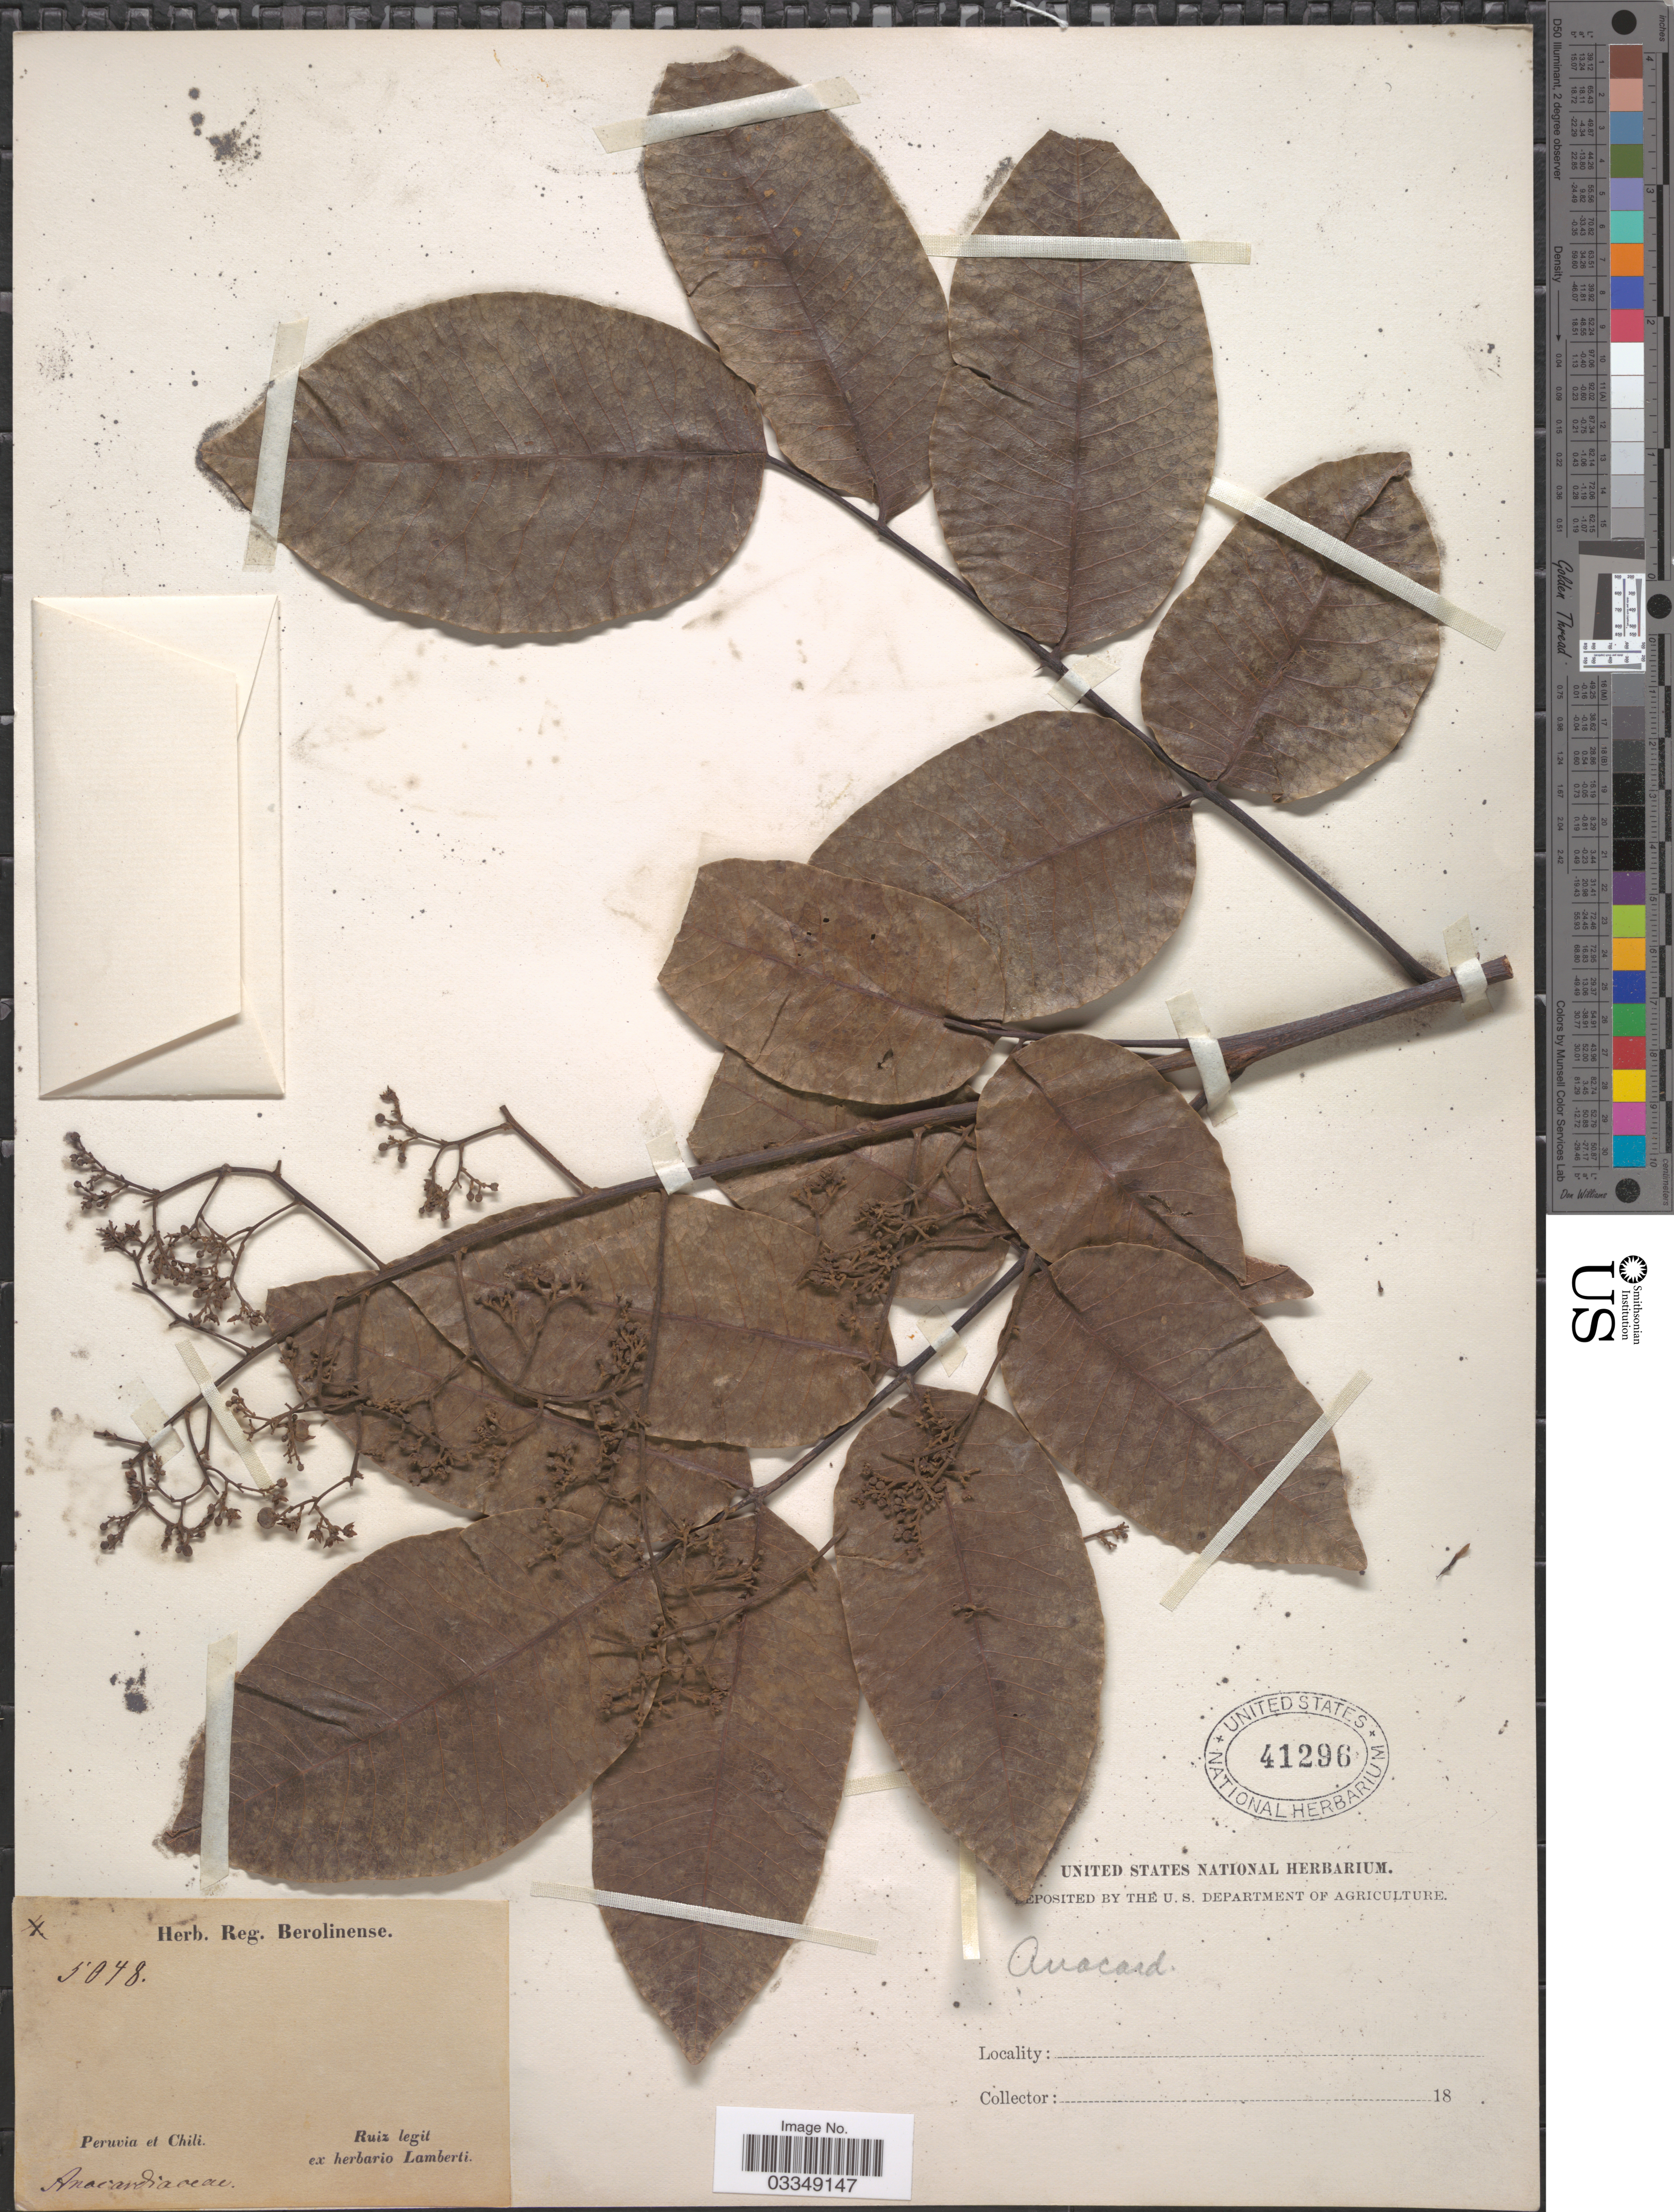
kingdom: Plantae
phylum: Tracheophyta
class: Magnoliopsida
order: Sapindales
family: Anacardiaceae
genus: Mauria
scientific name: Mauria sp.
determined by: Mitchell, John D.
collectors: Ruiz, --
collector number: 5048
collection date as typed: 18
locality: Peruvia et Chili.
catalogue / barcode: US 41296